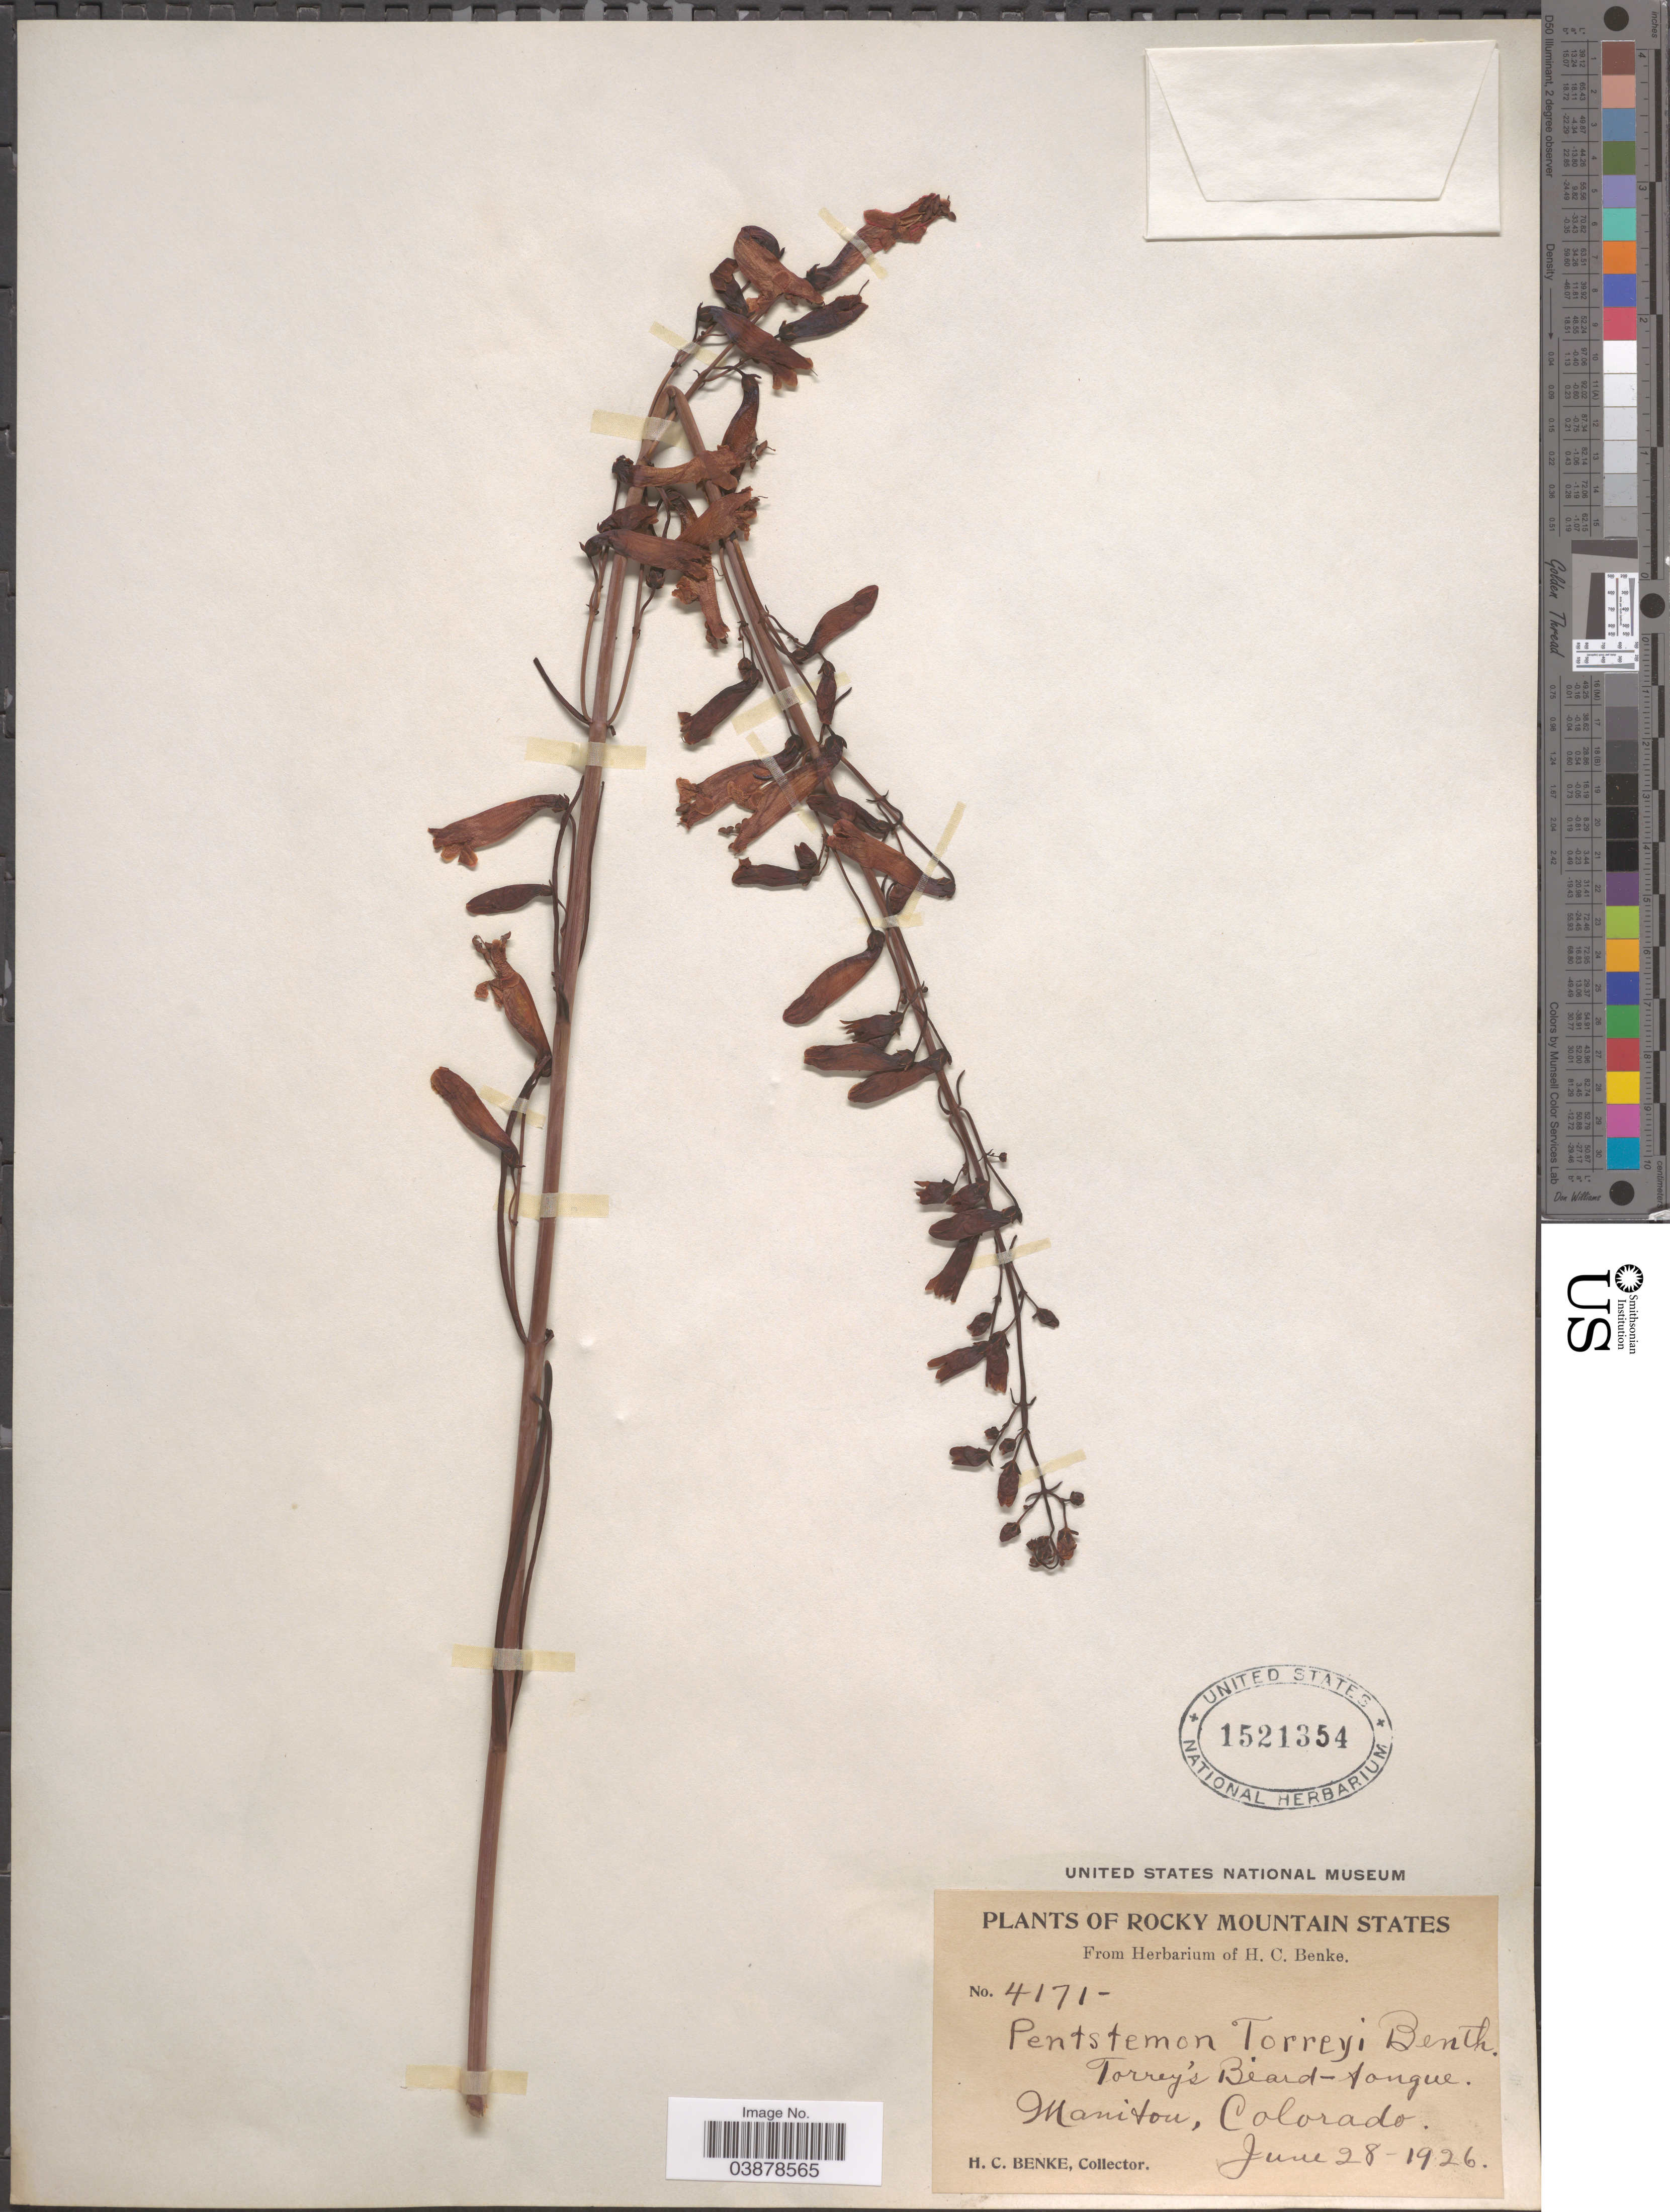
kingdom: Plantae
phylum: Tracheophyta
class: Magnoliopsida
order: Lamiales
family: Plantaginaceae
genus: Penstemon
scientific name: Penstemon torreyi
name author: Benth.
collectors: H. Benke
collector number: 4171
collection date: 1926-06-28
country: United States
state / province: Colorado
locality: Manitou.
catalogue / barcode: US 1521354